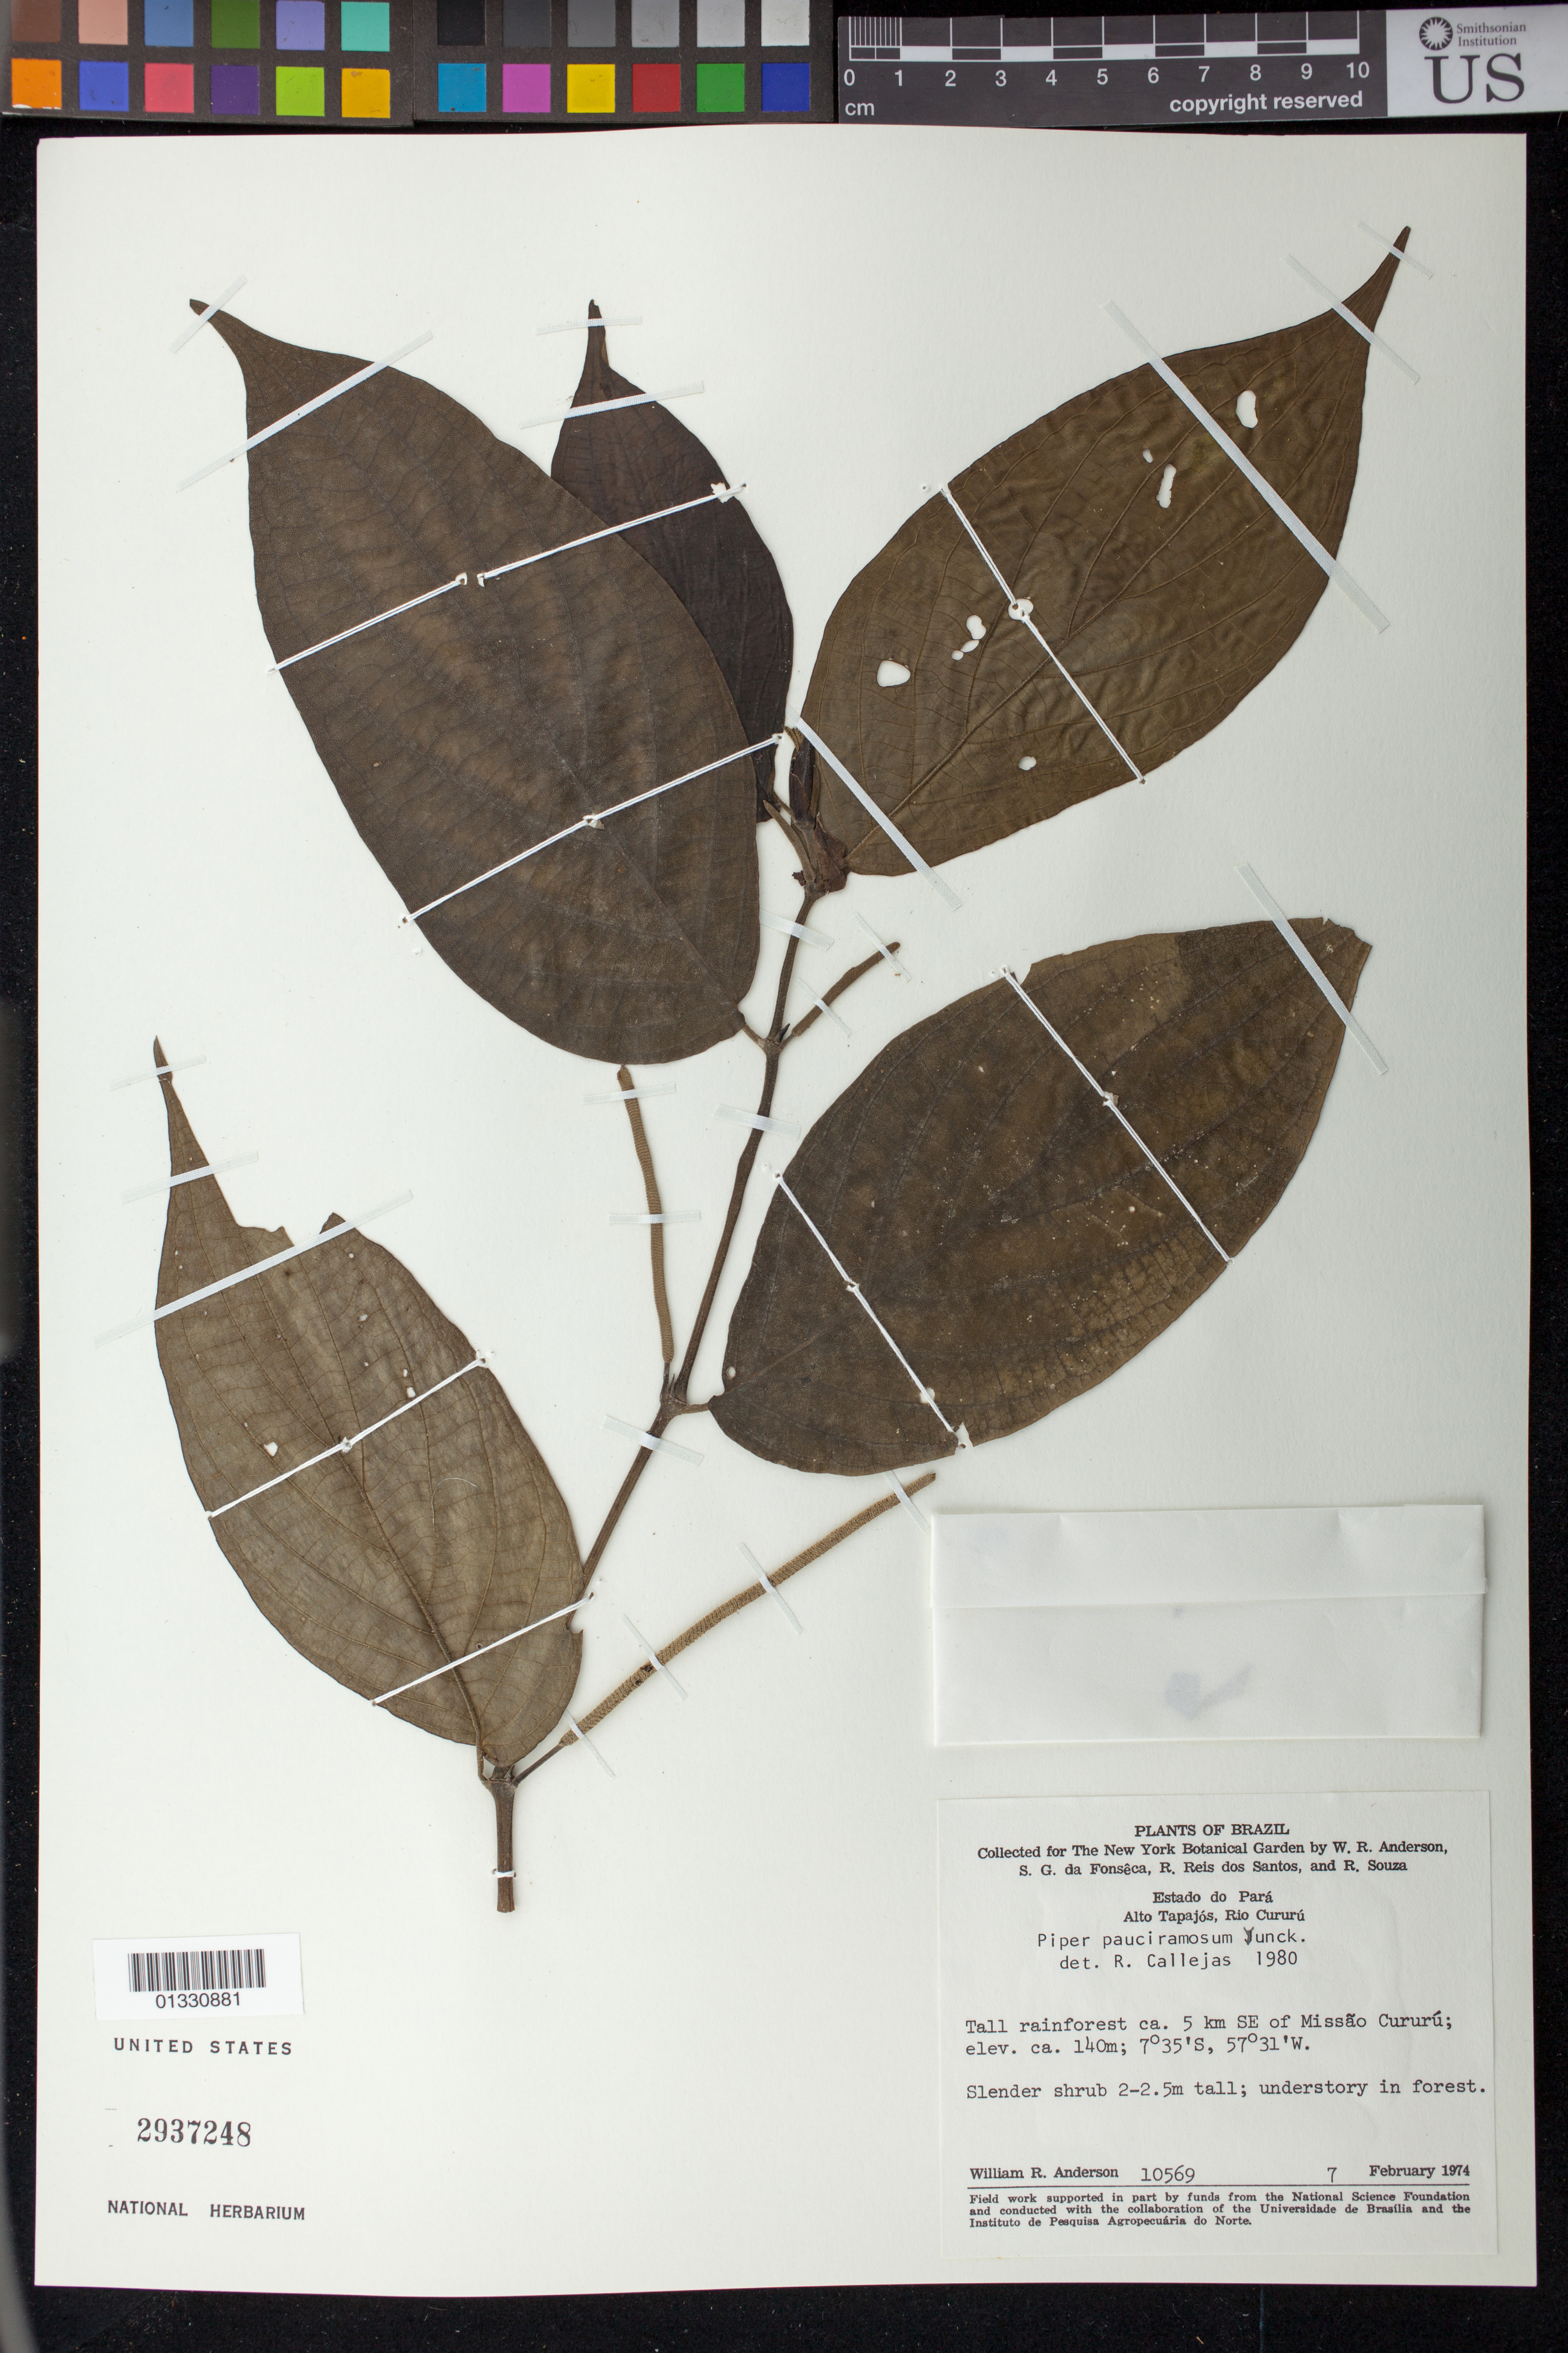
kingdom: Plantae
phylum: Tracheophyta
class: Magnoliopsida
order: Piperales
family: Piperaceae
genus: Piper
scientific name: Piper pauciramosum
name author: Yunck.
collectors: W. R. Anderson, S. G. Fonsêca, R. R. Santos & R. Souza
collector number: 10569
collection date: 1974-02-07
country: Brazil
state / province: Pará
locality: ca.5km SE of Missão Cururú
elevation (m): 140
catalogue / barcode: US 2937248